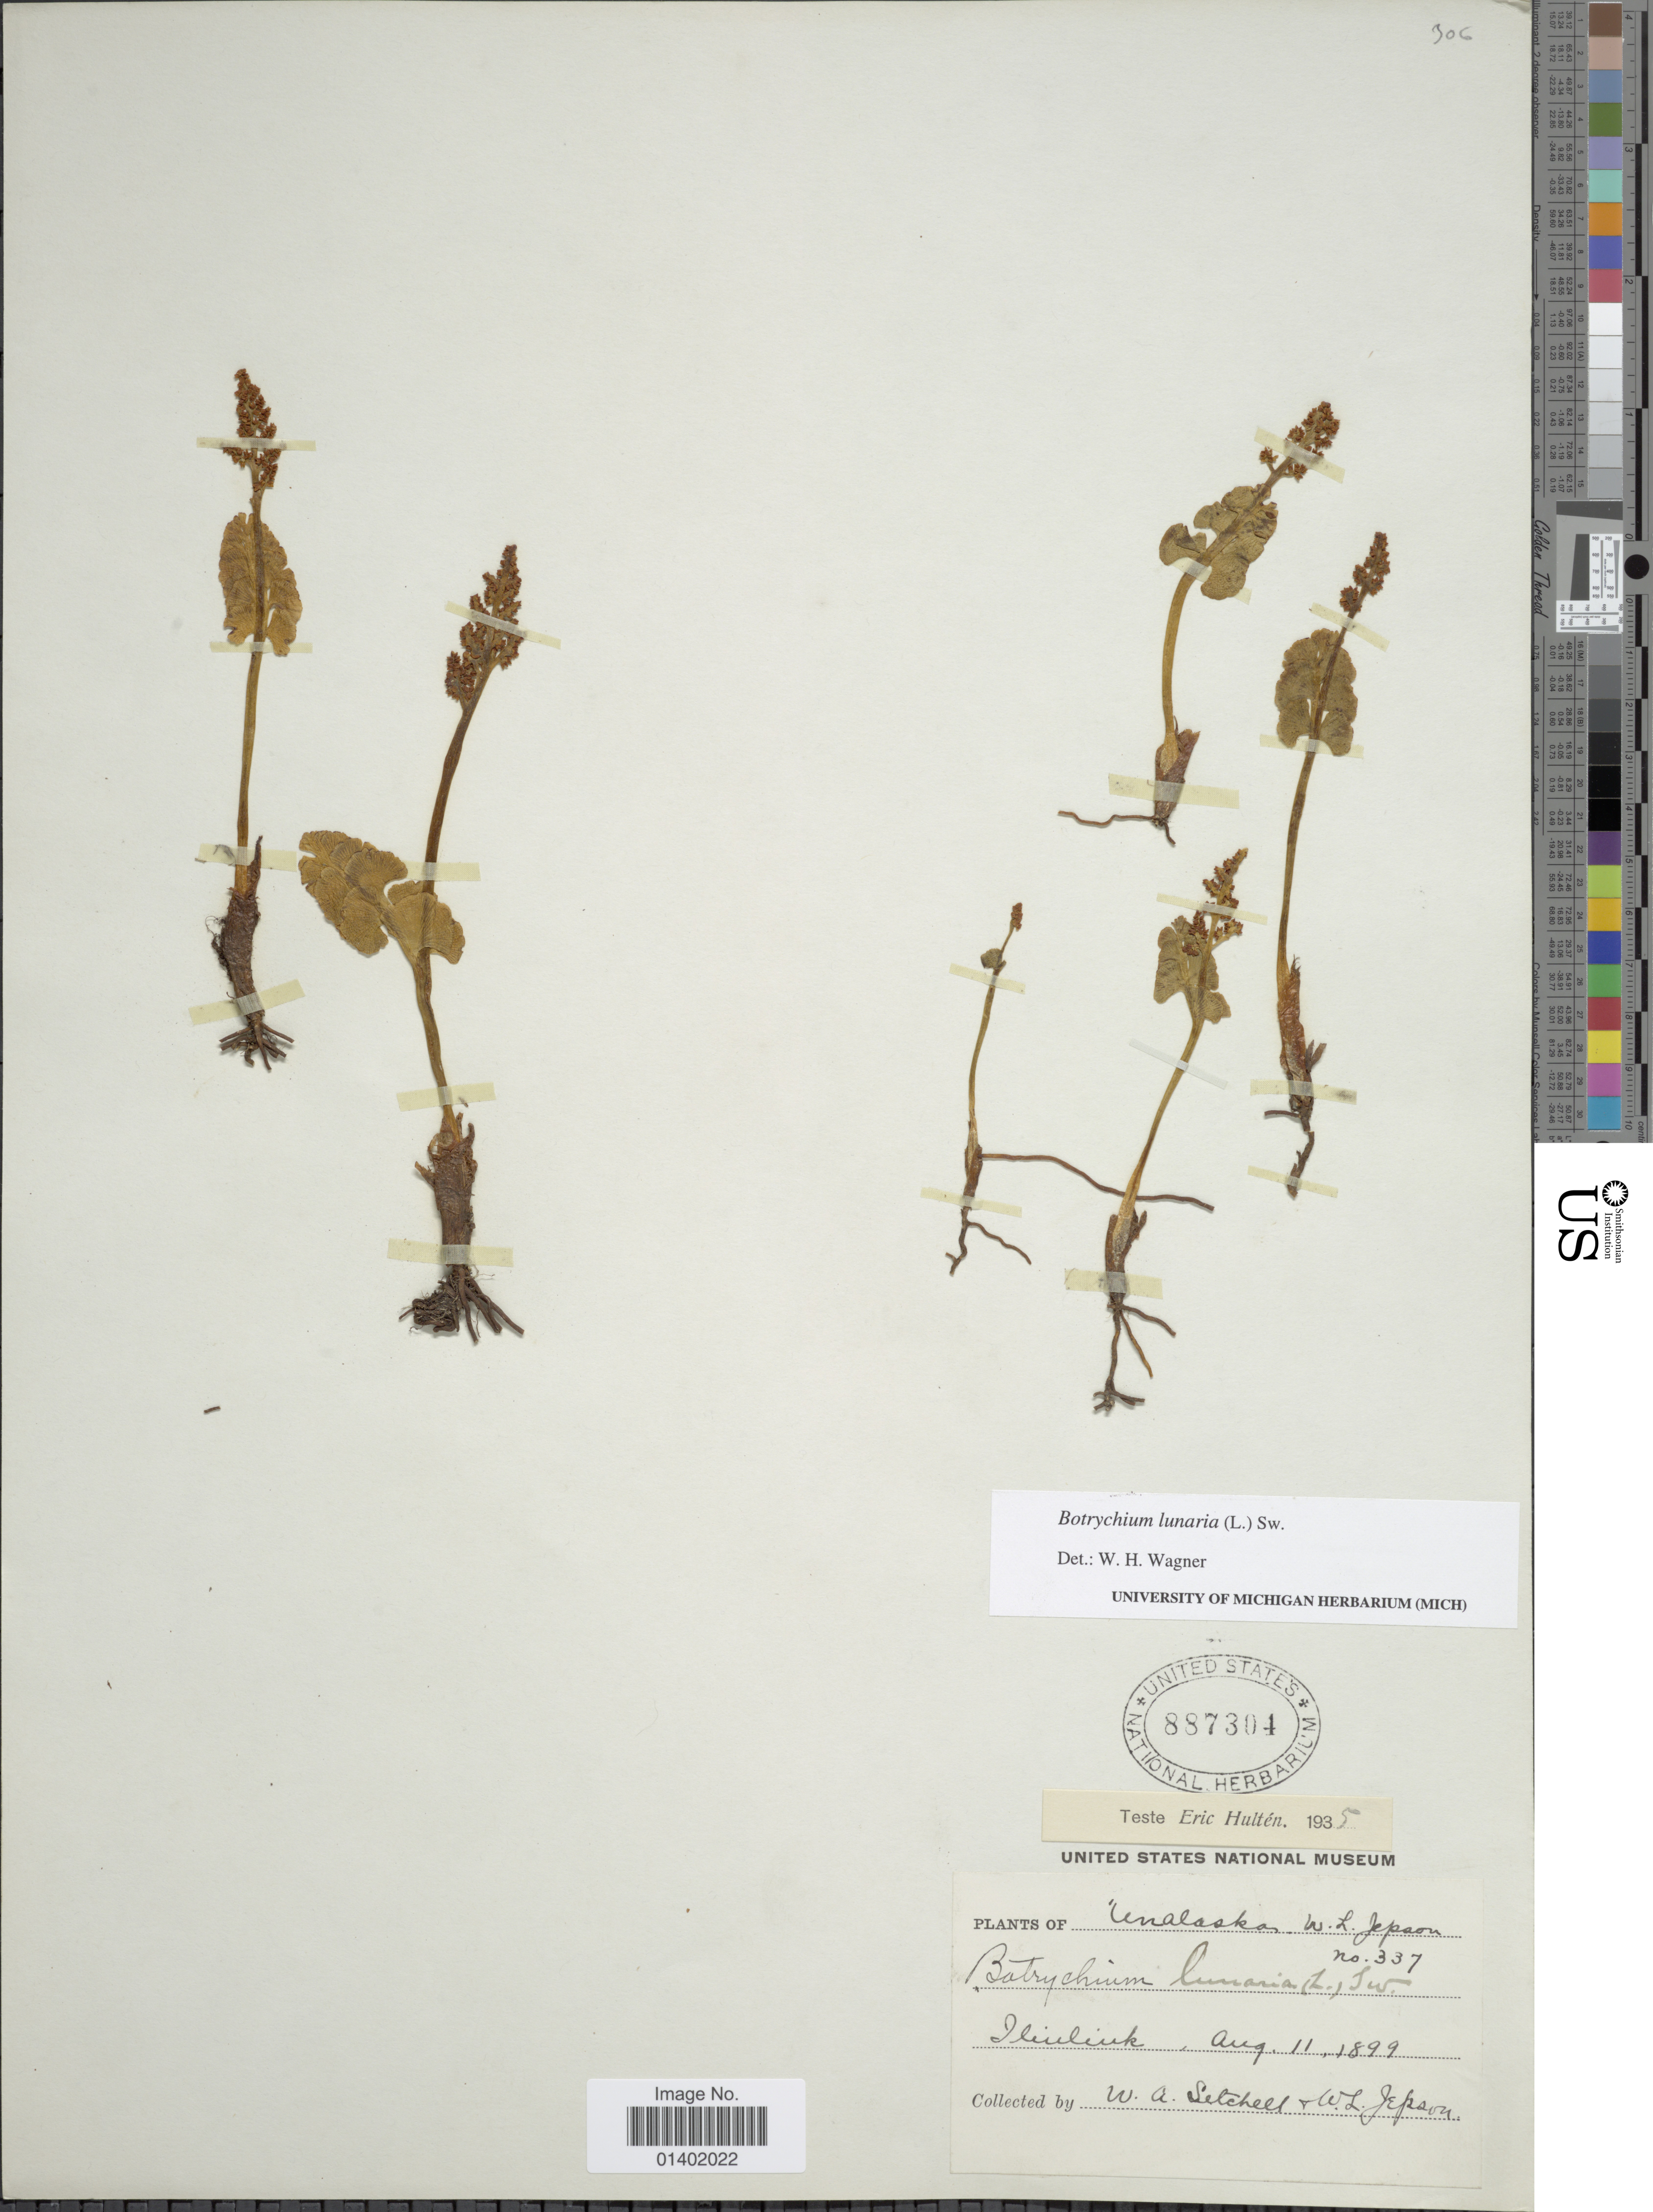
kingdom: Plantae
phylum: Tracheophyta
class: Polypodiopsida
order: Ophioglossales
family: Ophioglossaceae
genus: Botrychium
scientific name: Botrychium lunaria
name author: (L.) Sw.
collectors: W. Setchell & W. L. Jepson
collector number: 337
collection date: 1899-08-11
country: United States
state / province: Alaska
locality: Iliuliuk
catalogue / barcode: US 887304